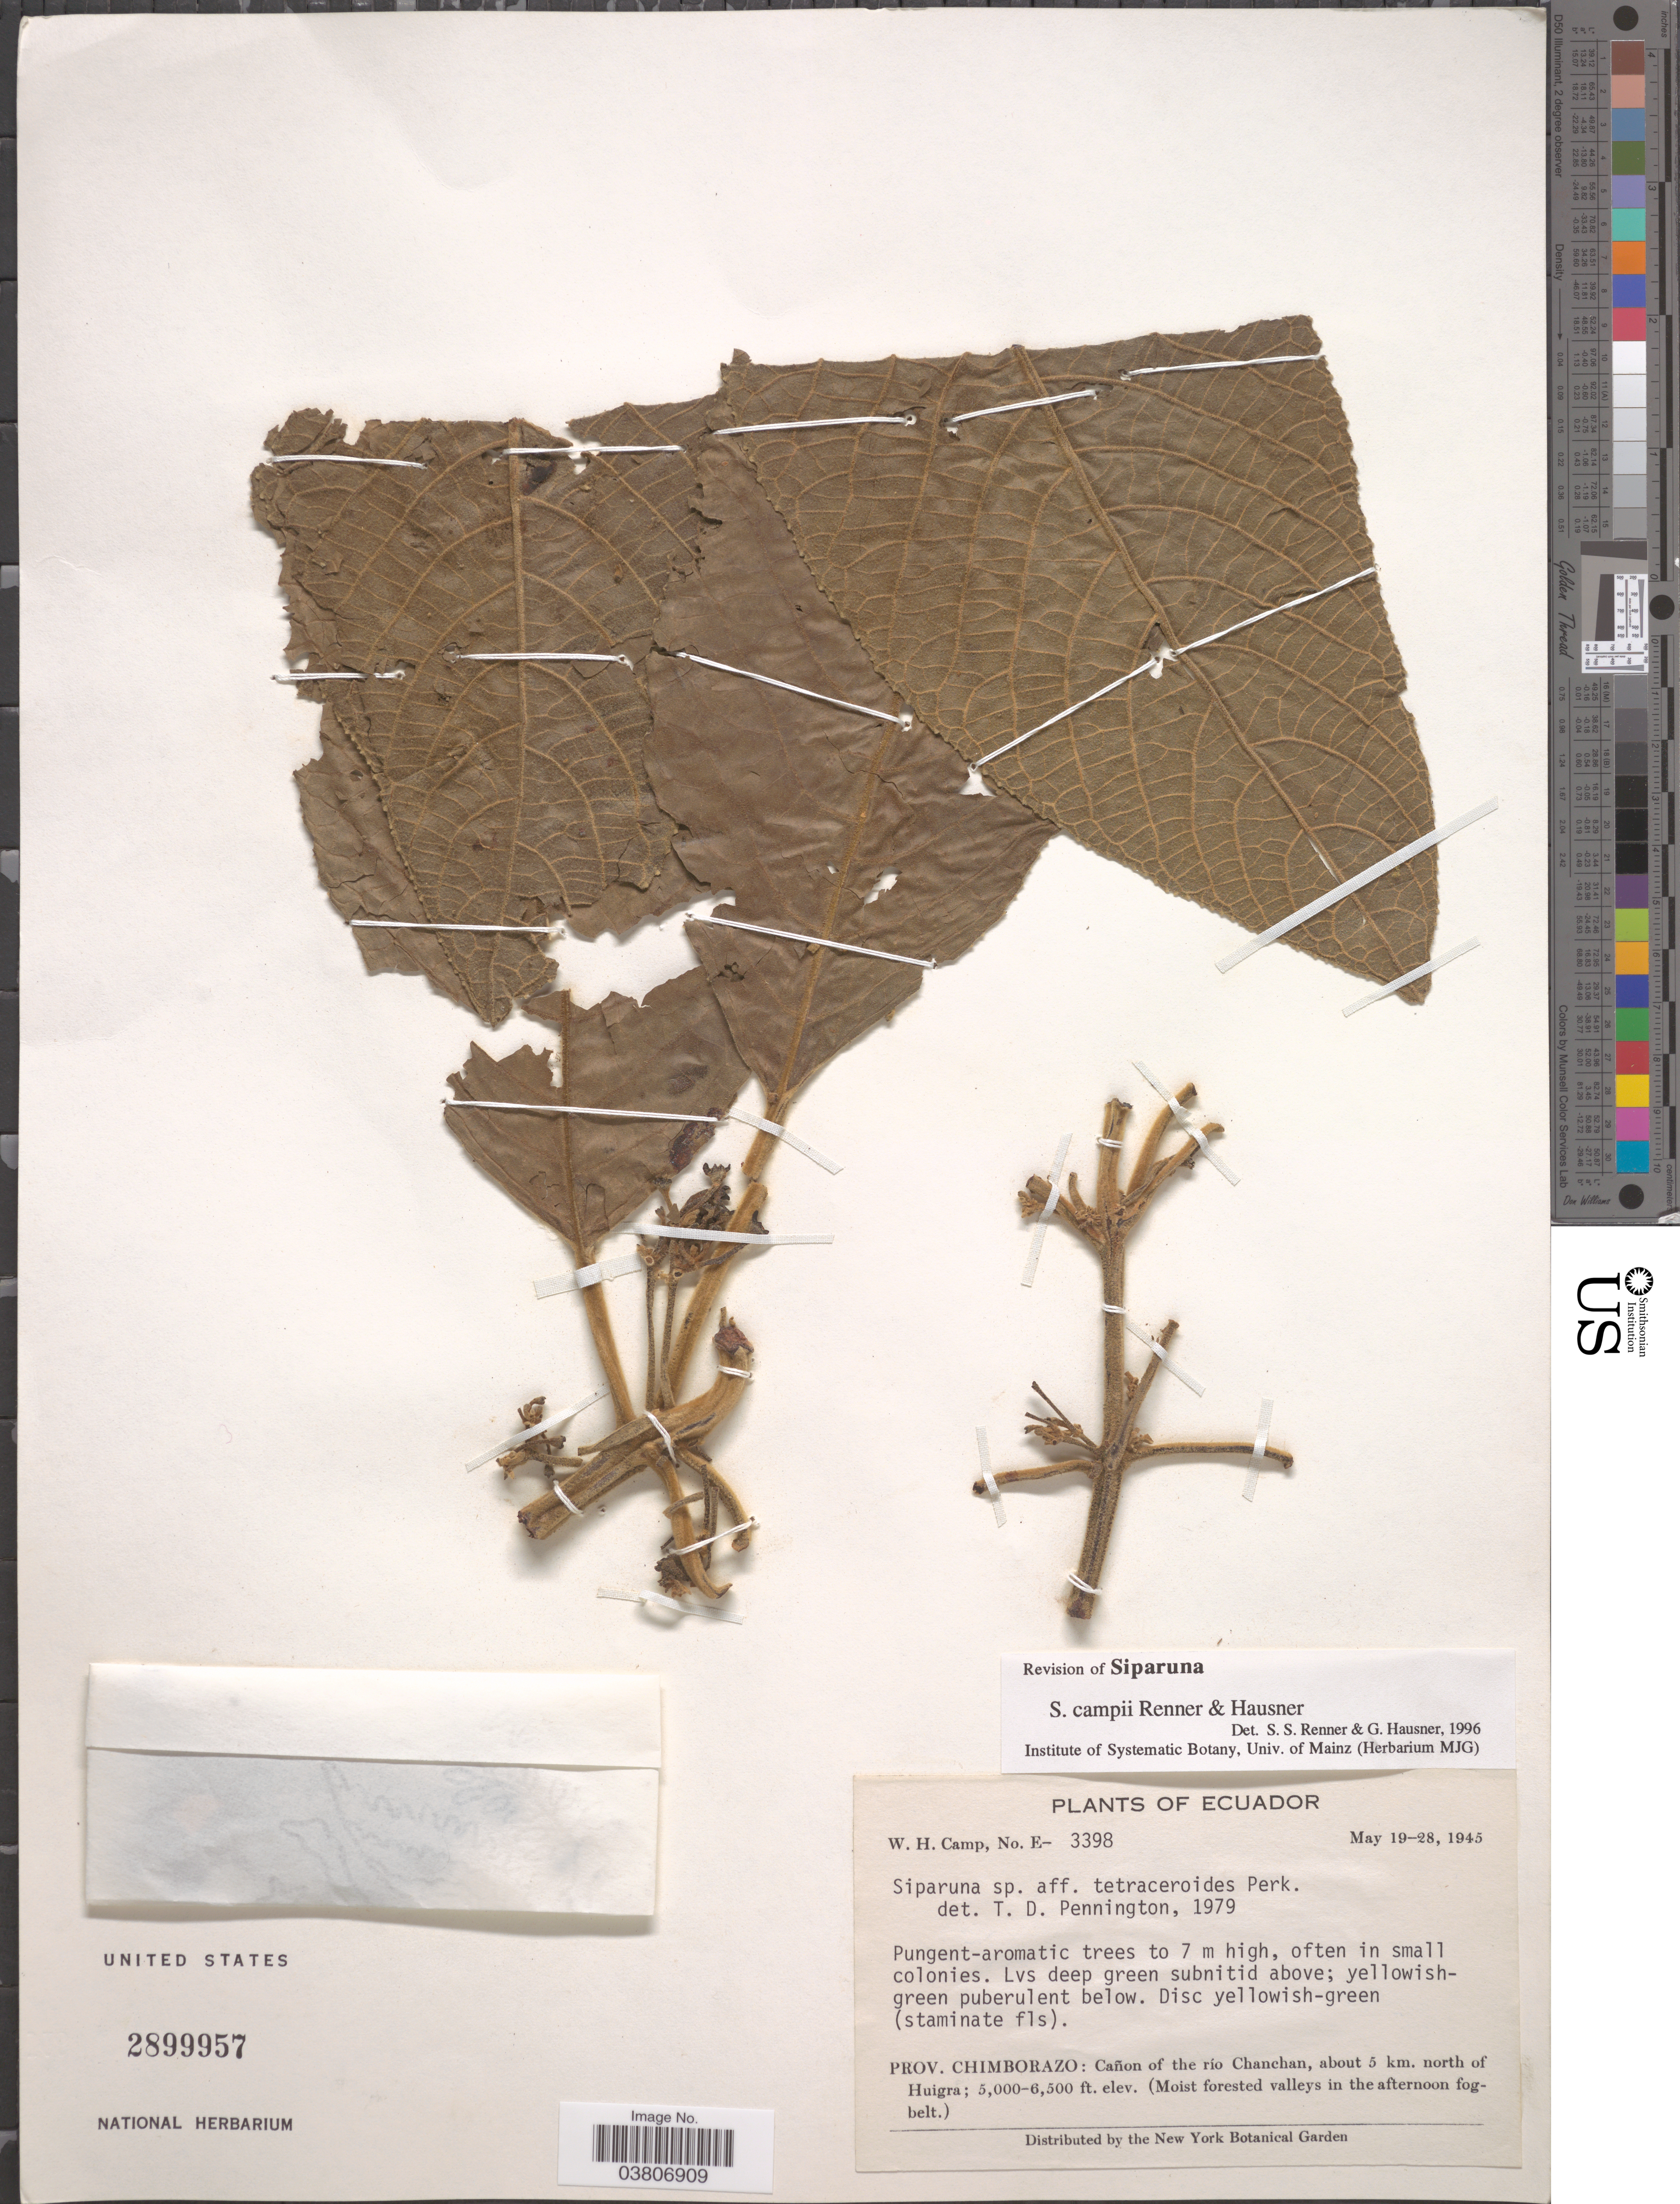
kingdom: Plantae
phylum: Tracheophyta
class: Magnoliopsida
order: Laurales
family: Siparunaceae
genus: Siparuna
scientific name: Siparuna campii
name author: S.S. Renner & Hausner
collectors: W. H. Camp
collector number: E-3398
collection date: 1945-05-19/1945-05-28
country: Ecuador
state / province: Chimborazo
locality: Cañon of the río Chanchan, about 5 km. north of Huigra.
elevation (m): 1524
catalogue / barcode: US 2899957